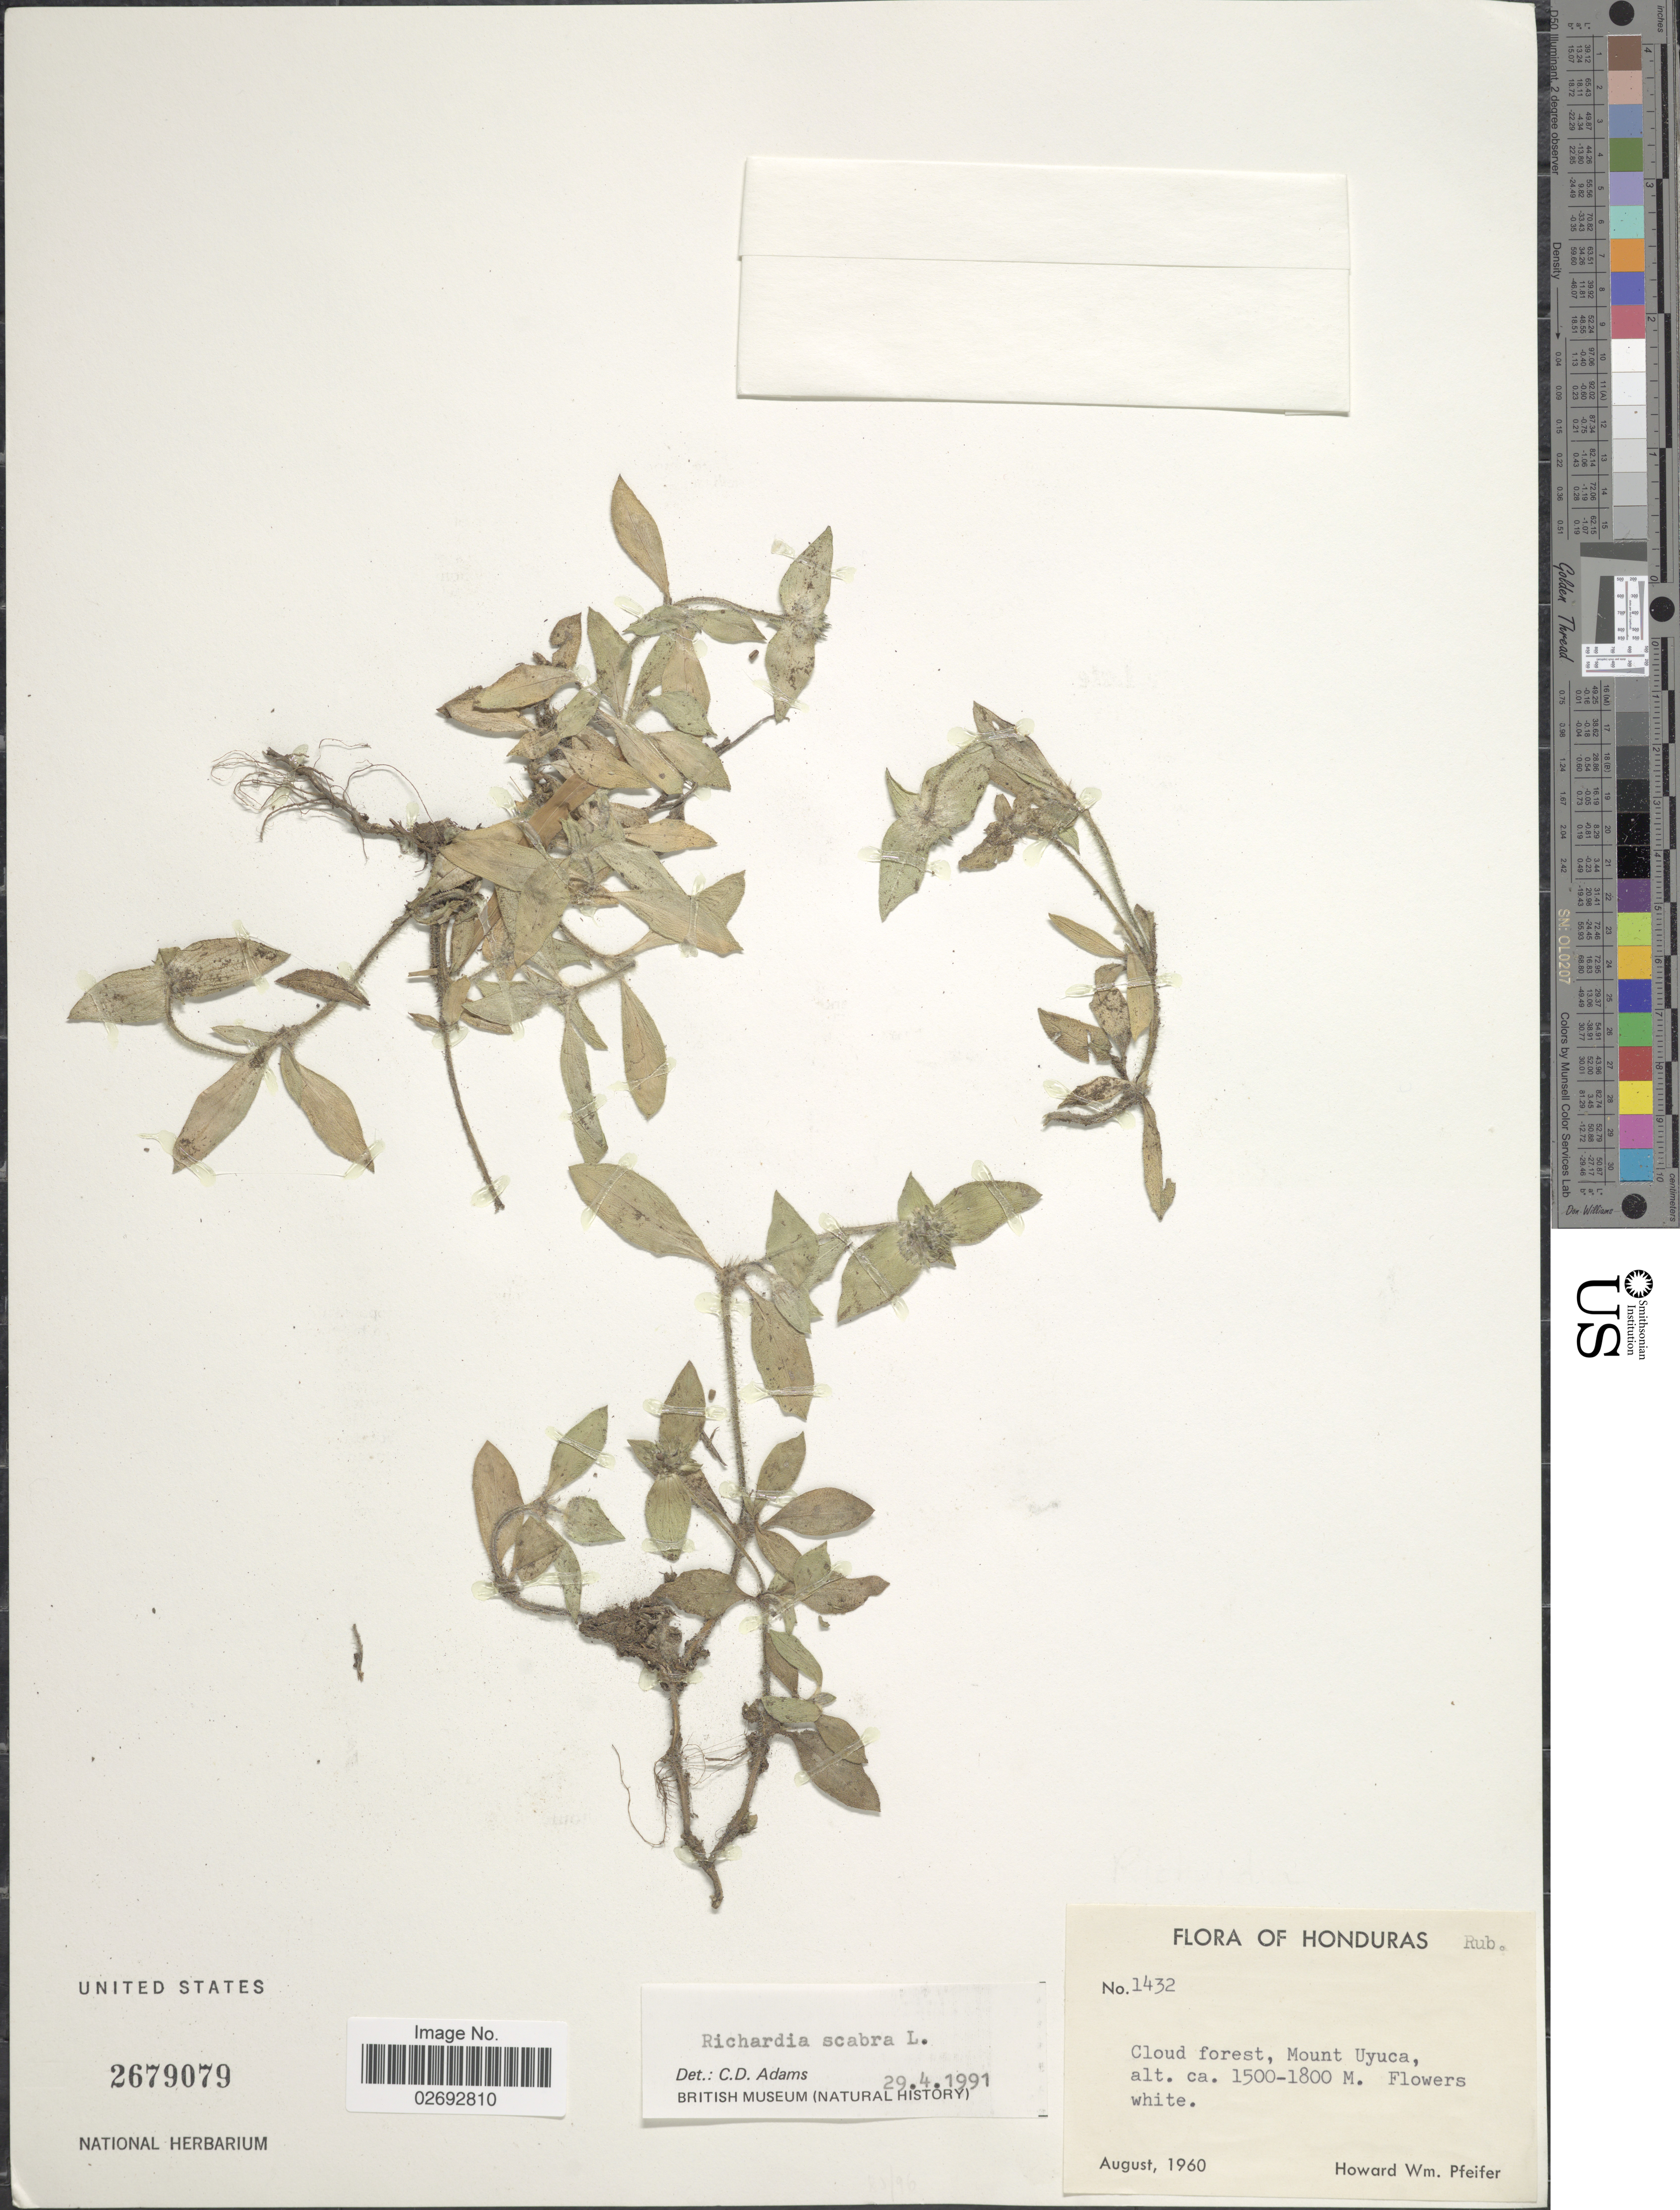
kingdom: Plantae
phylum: Tracheophyta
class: Magnoliopsida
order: Gentianales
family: Rubiaceae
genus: Richardia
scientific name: Richardia scabra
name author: L.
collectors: H. W. Pfeifer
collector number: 1432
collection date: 1960-08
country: Honduras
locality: Mount Uyuca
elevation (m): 1500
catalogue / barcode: US 2679079